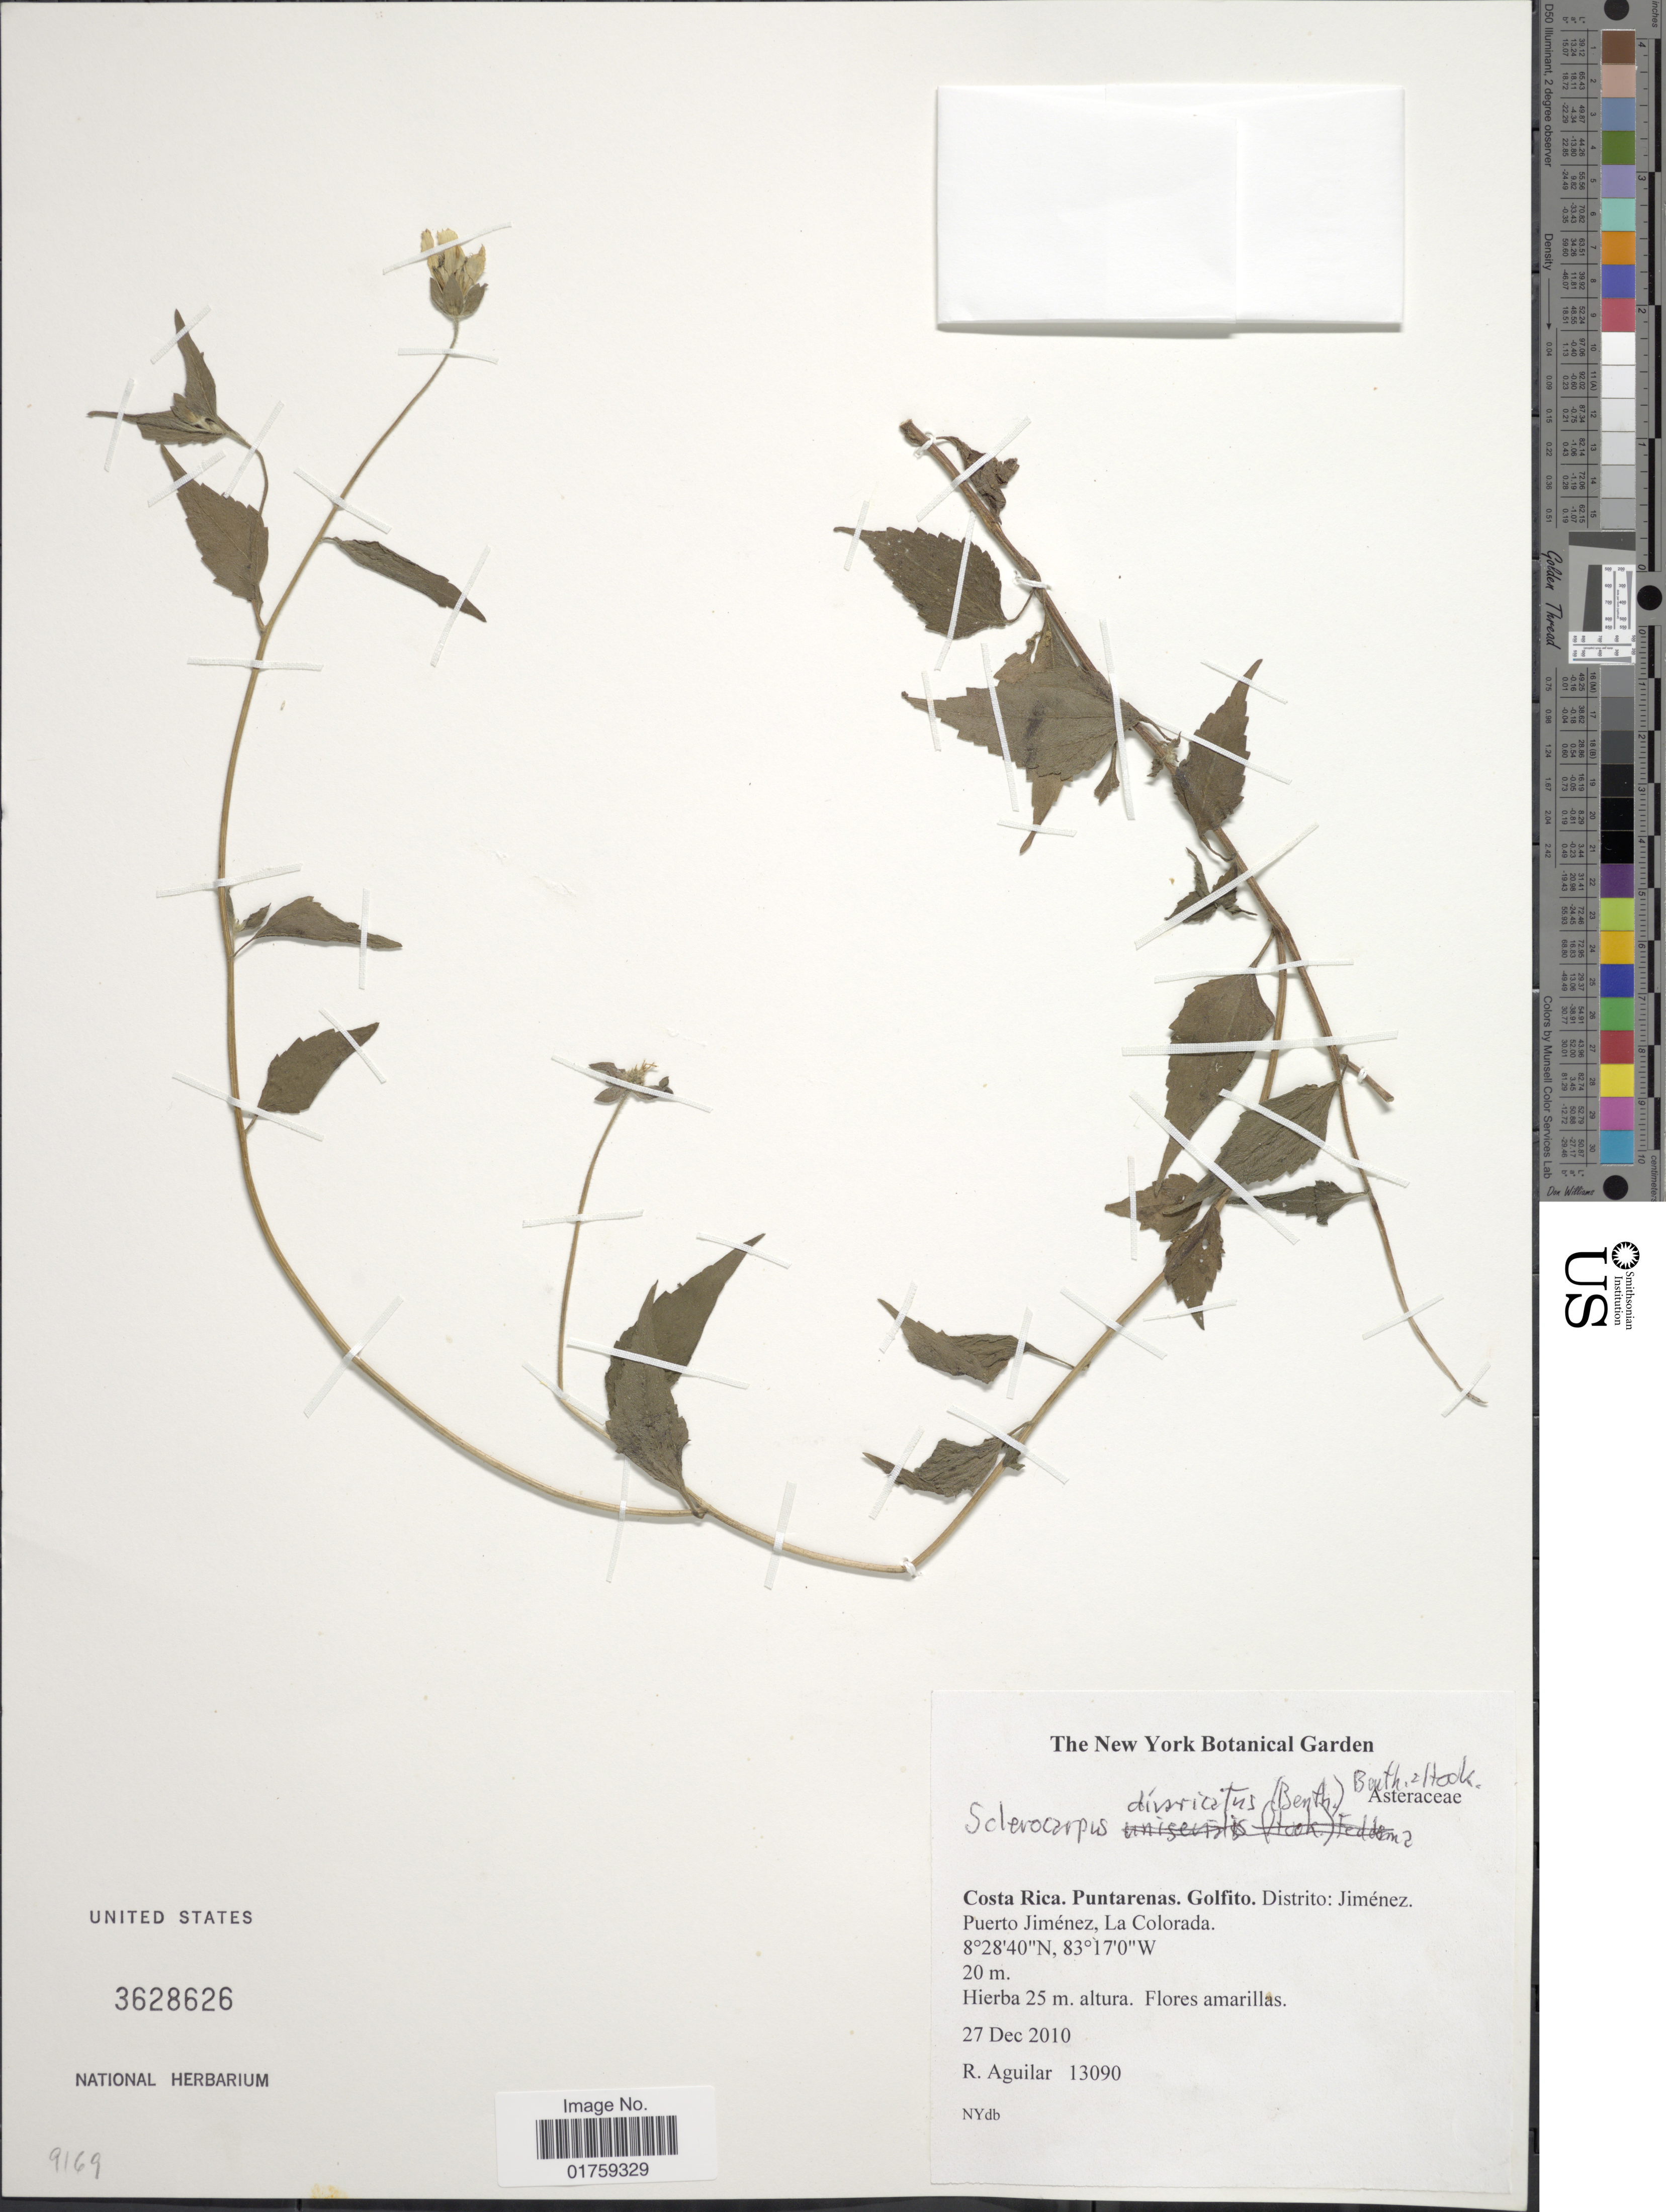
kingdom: Plantae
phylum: Tracheophyta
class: Magnoliopsida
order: Asterales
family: Asteraceae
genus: Sclerocarpus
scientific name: Sclerocarpus divaricatus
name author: (Benth.) Benth. & Hook. f. ex Hemsl.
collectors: R. Aguilar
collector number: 13090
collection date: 2010-12-27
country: Costa Rica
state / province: Puntarenas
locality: Costa Rica. Puntarenas. Folfito. Distrito: Jiminez. Puerto Jimenez, La Colorada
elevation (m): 20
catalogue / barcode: US 3628626